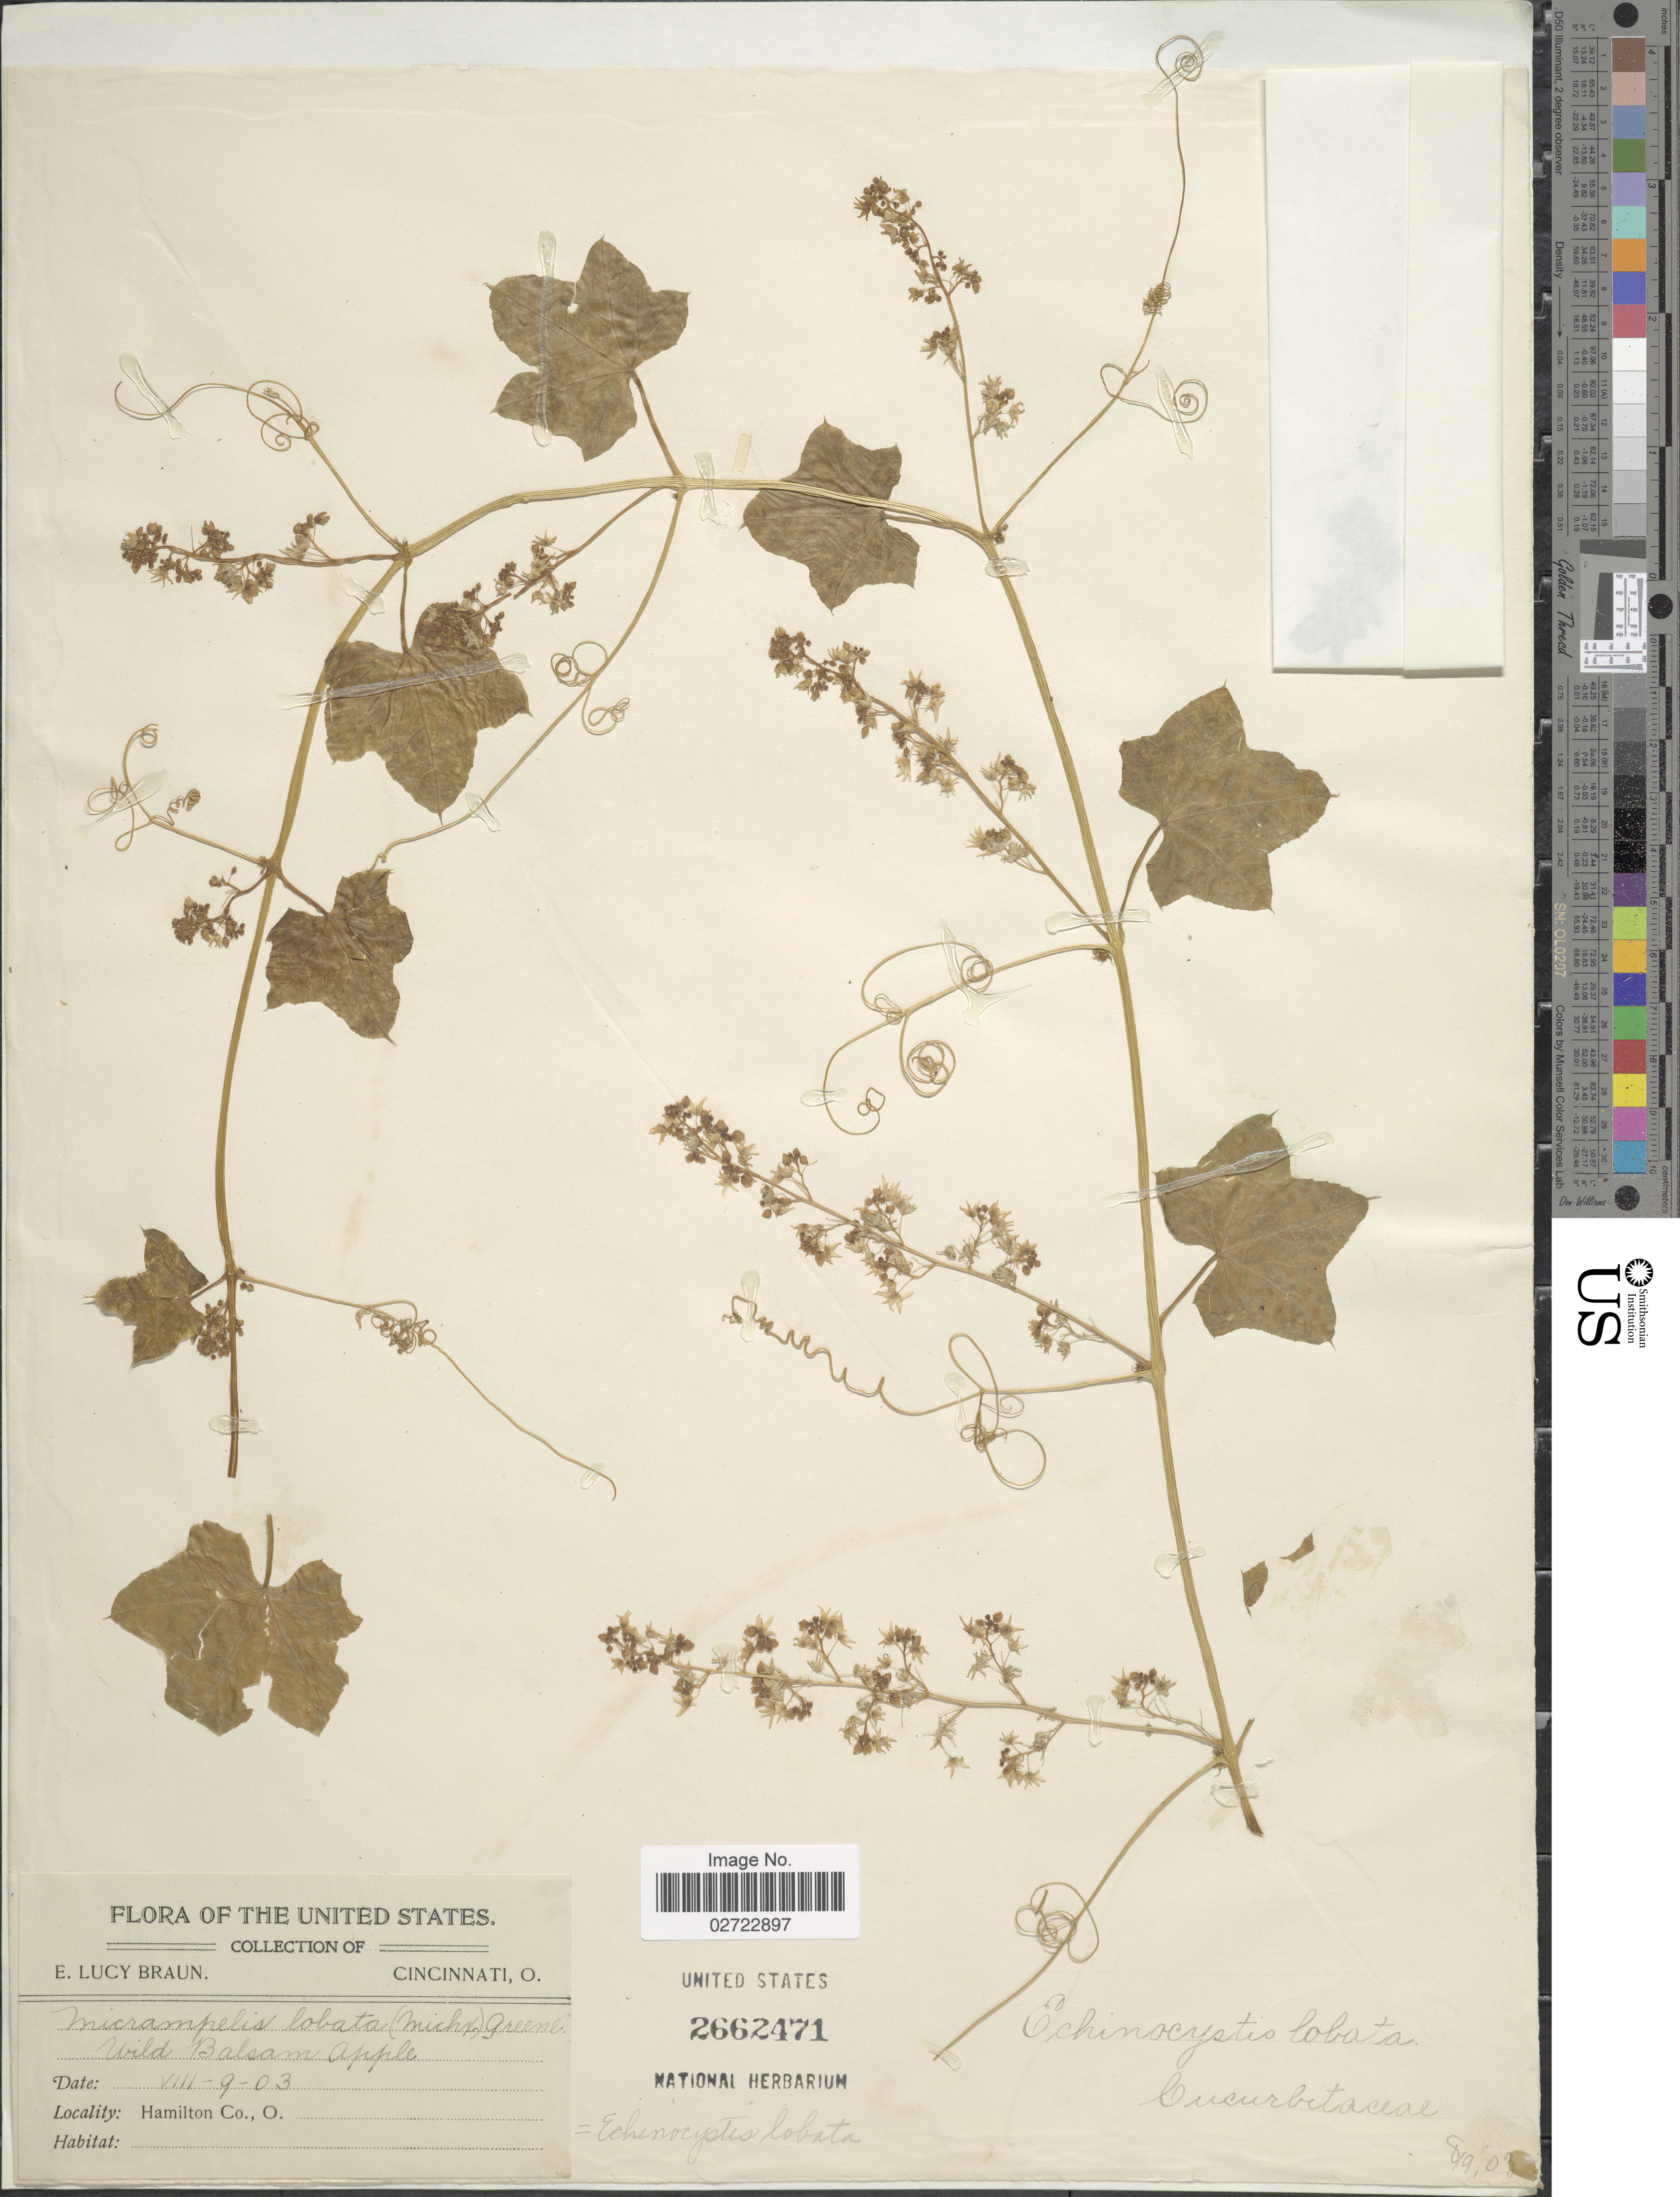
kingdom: Plantae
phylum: Tracheophyta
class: Magnoliopsida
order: Cucurbitales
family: Cucurbitaceae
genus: Echinocystis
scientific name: Echinocystis lobata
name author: (Michx.) Torr. & A. Gray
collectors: E. L. Braun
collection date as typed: Transcribed d/m/y: 9/8/3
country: United States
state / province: Ohio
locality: Wild Balsam Apple, Hamilton Co.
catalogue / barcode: US 2662471